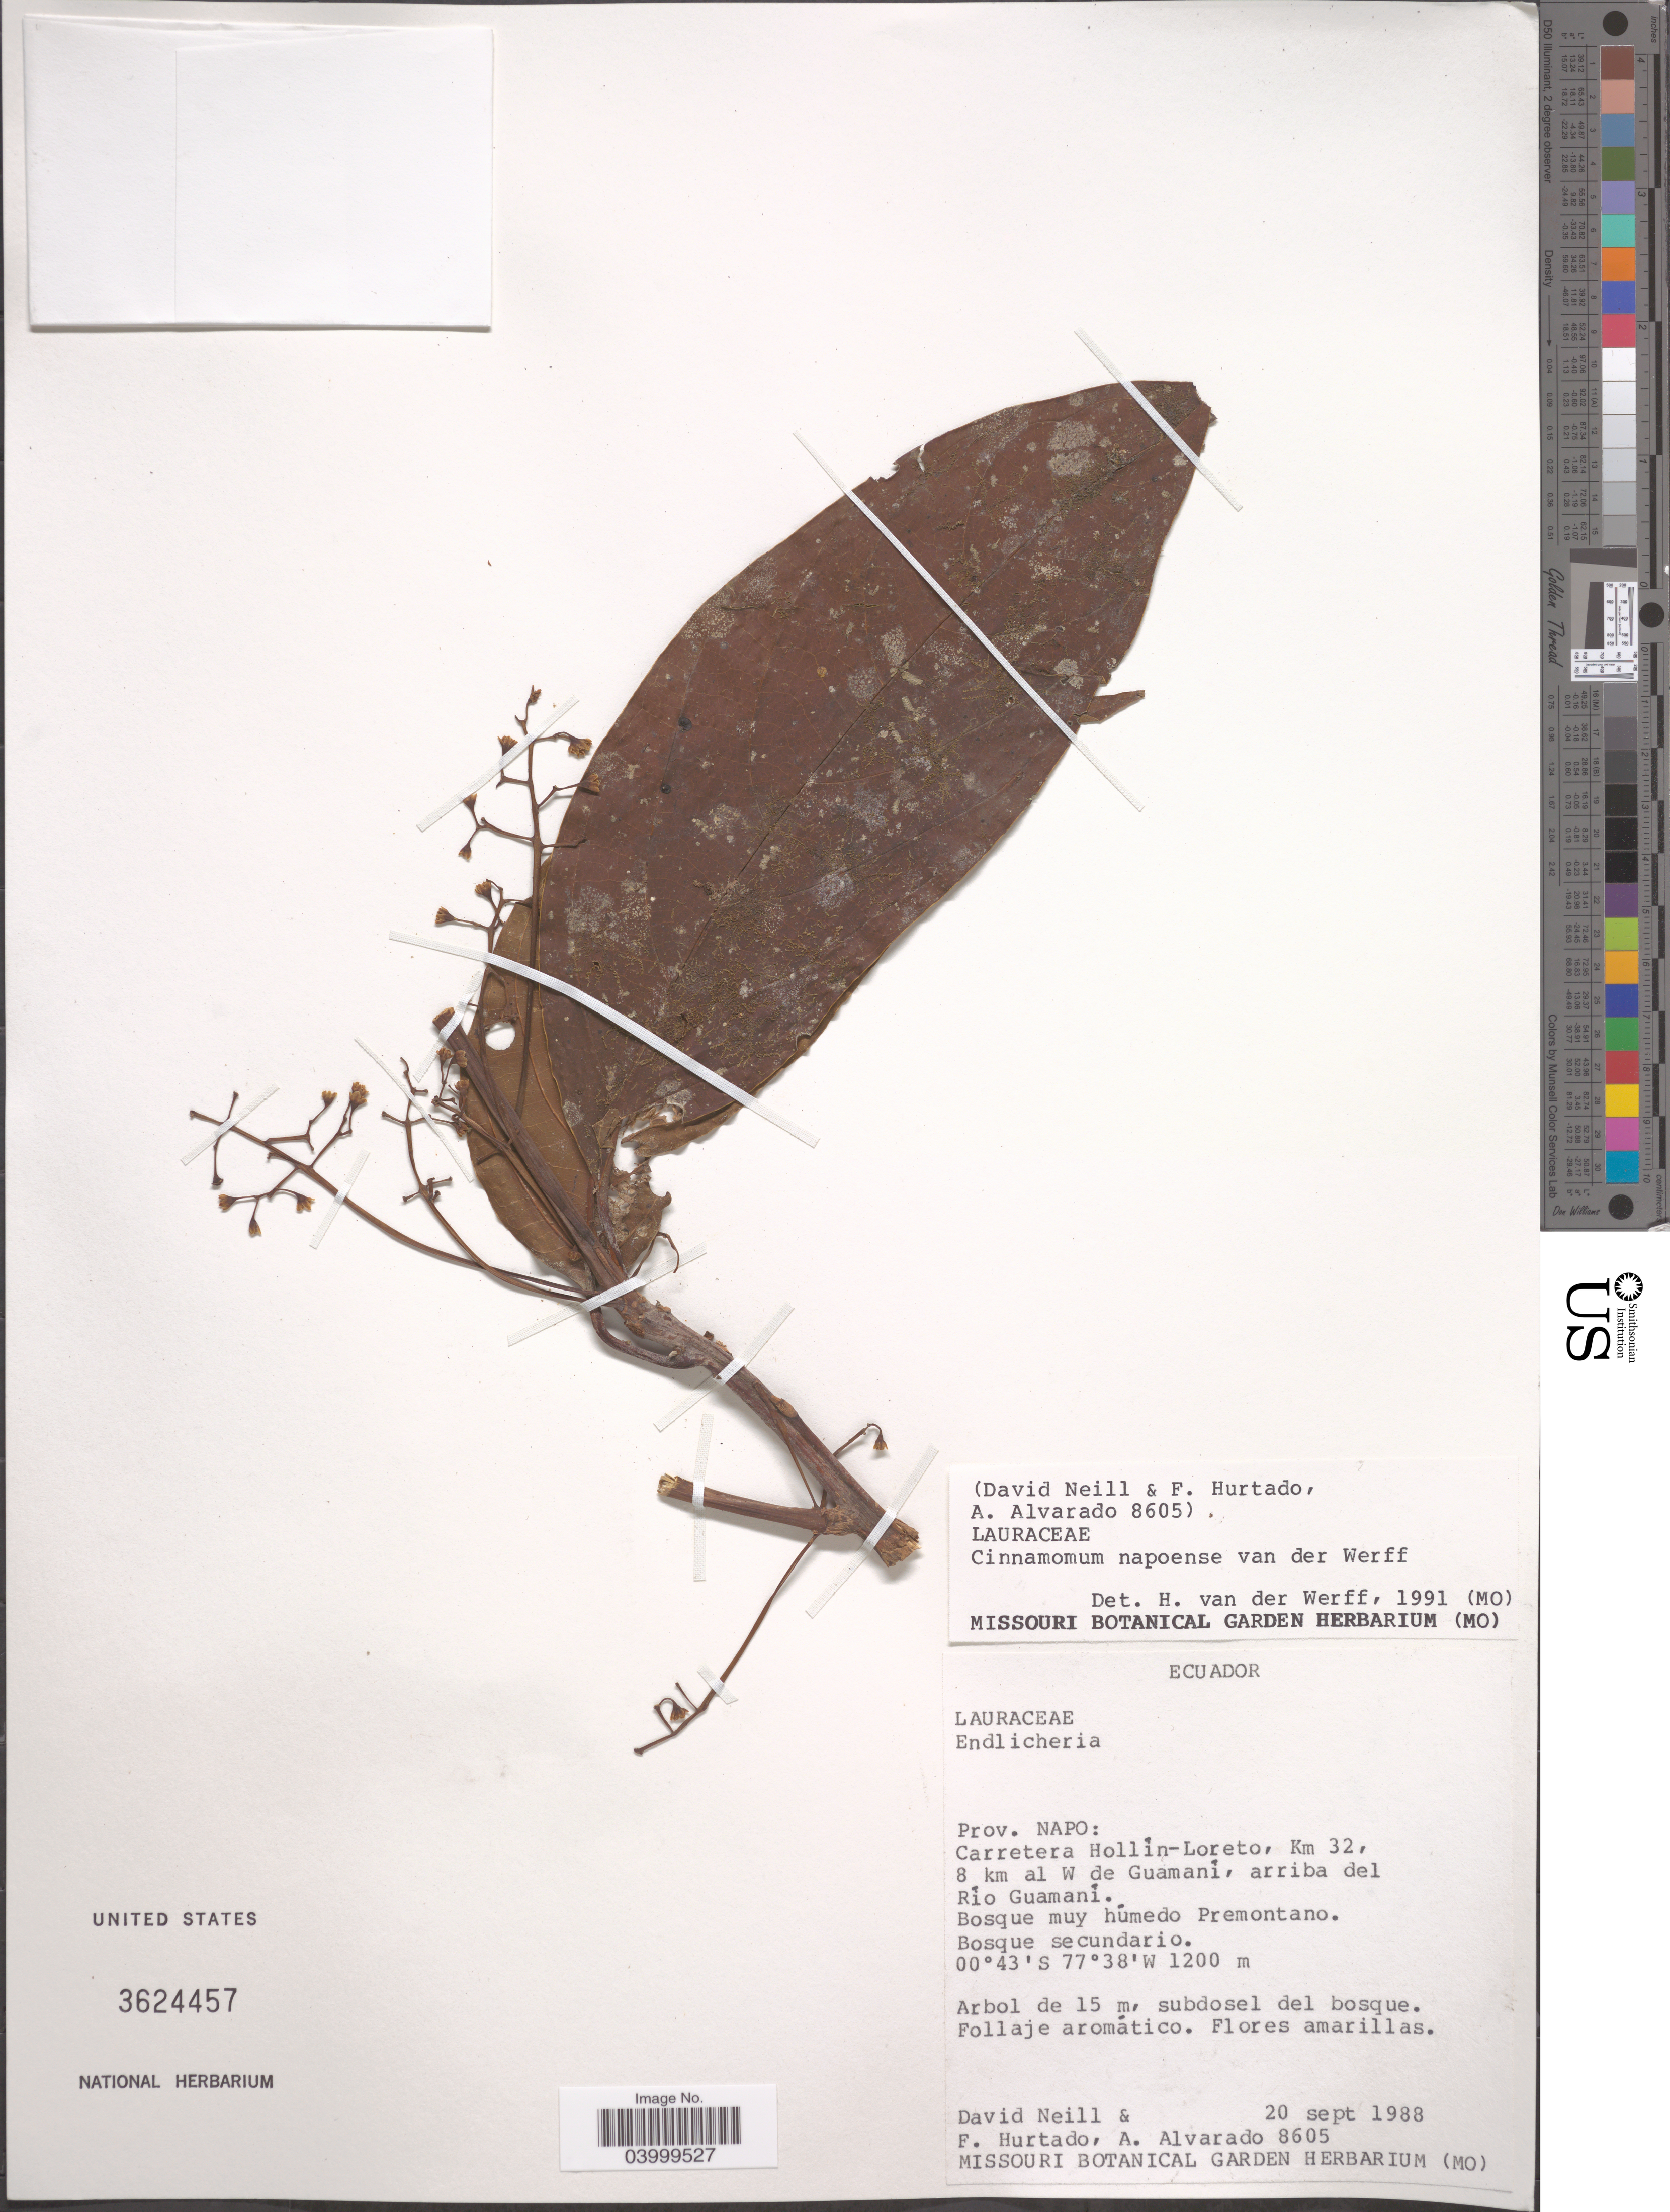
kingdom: Plantae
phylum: Tracheophyta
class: Magnoliopsida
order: Laurales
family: Lauraceae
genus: Cinnamomum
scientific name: Cinnamomum napoense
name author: van der Werff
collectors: D. Neill, F. Hurtado & A. Alvarado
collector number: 8605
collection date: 1988-09-20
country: Ecuador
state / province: Napo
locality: Carretera Hollin-Loreto, Km 32, 8 km al W de Guamani, arriba del Rio Guamani.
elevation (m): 1200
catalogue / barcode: US 3624457